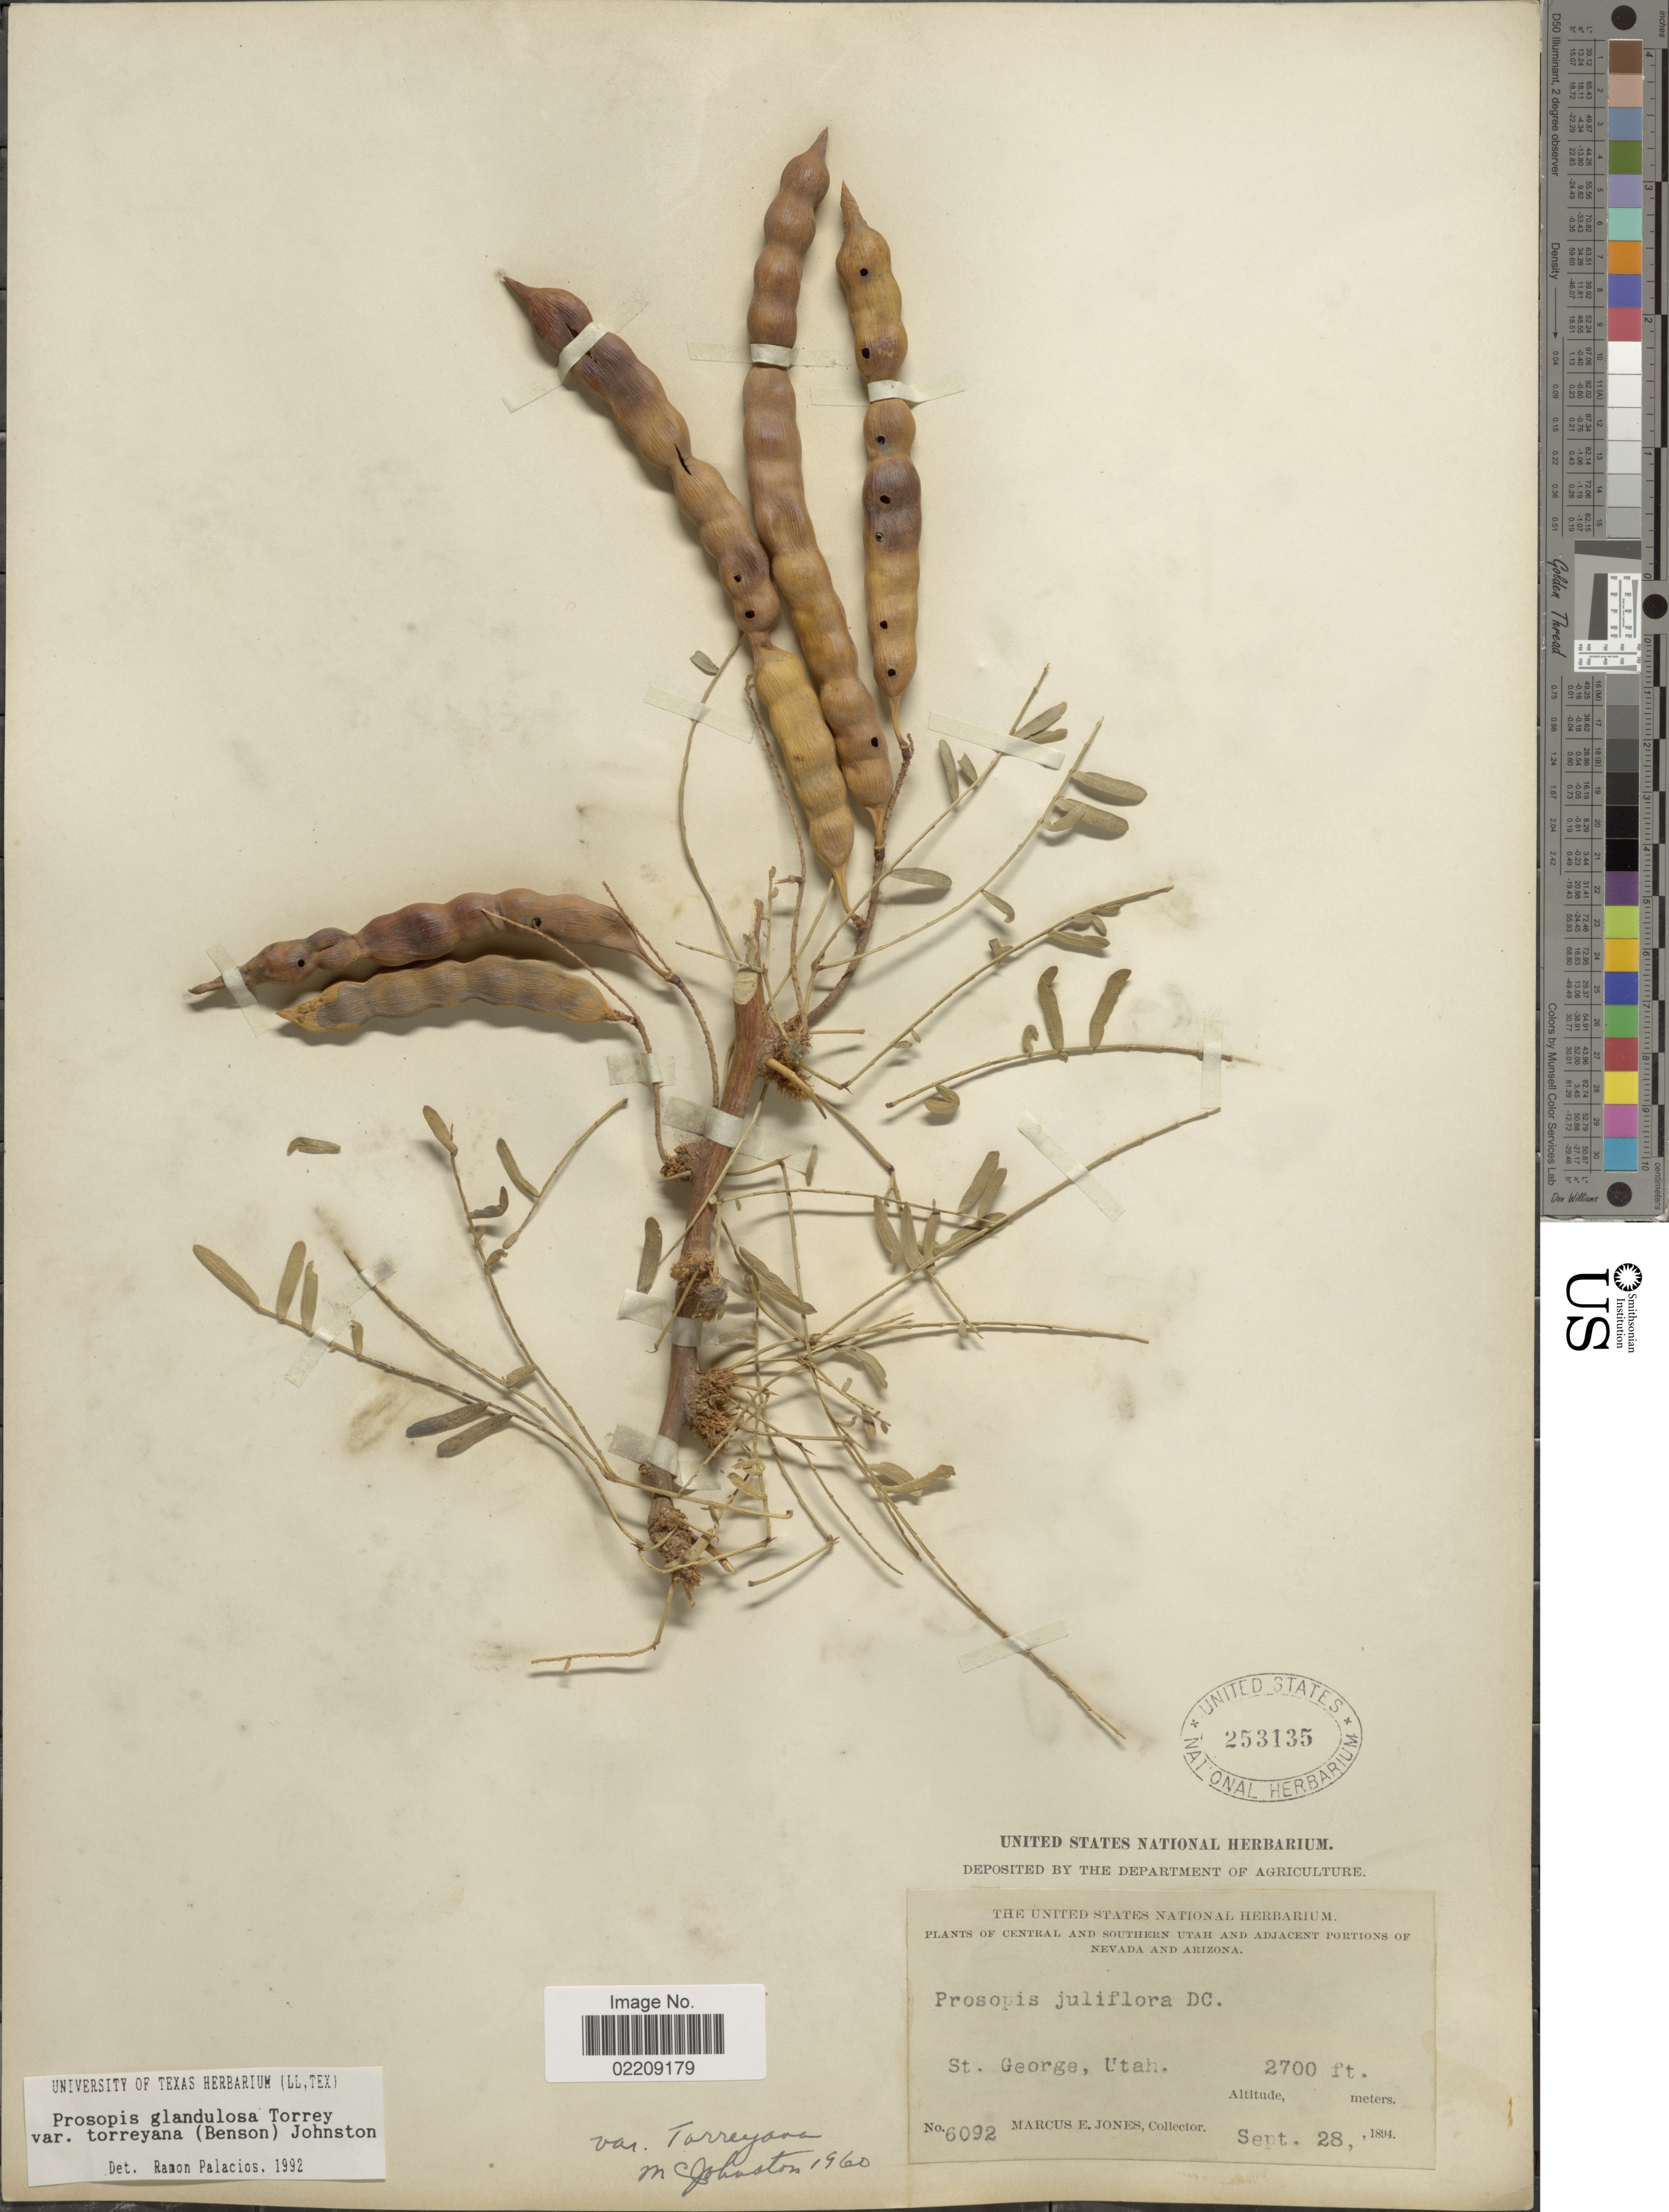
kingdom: Plantae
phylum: Tracheophyta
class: Magnoliopsida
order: Fabales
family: Fabaceae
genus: Neltuma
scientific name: Neltuma odorata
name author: (Torr. & Frém.) C. E. Hughes & G.P. Lewis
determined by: Strong, Mark T., (BOT), Smithsonian Institution - National Museum of Natural History (UNITED STATES)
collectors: M. E. Jones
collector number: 6092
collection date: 1894-09-28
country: United States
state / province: Utah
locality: Central and Southern Utah and Adjacent Portions of Nevada and Arizona, St. George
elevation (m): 823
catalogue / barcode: US 253135